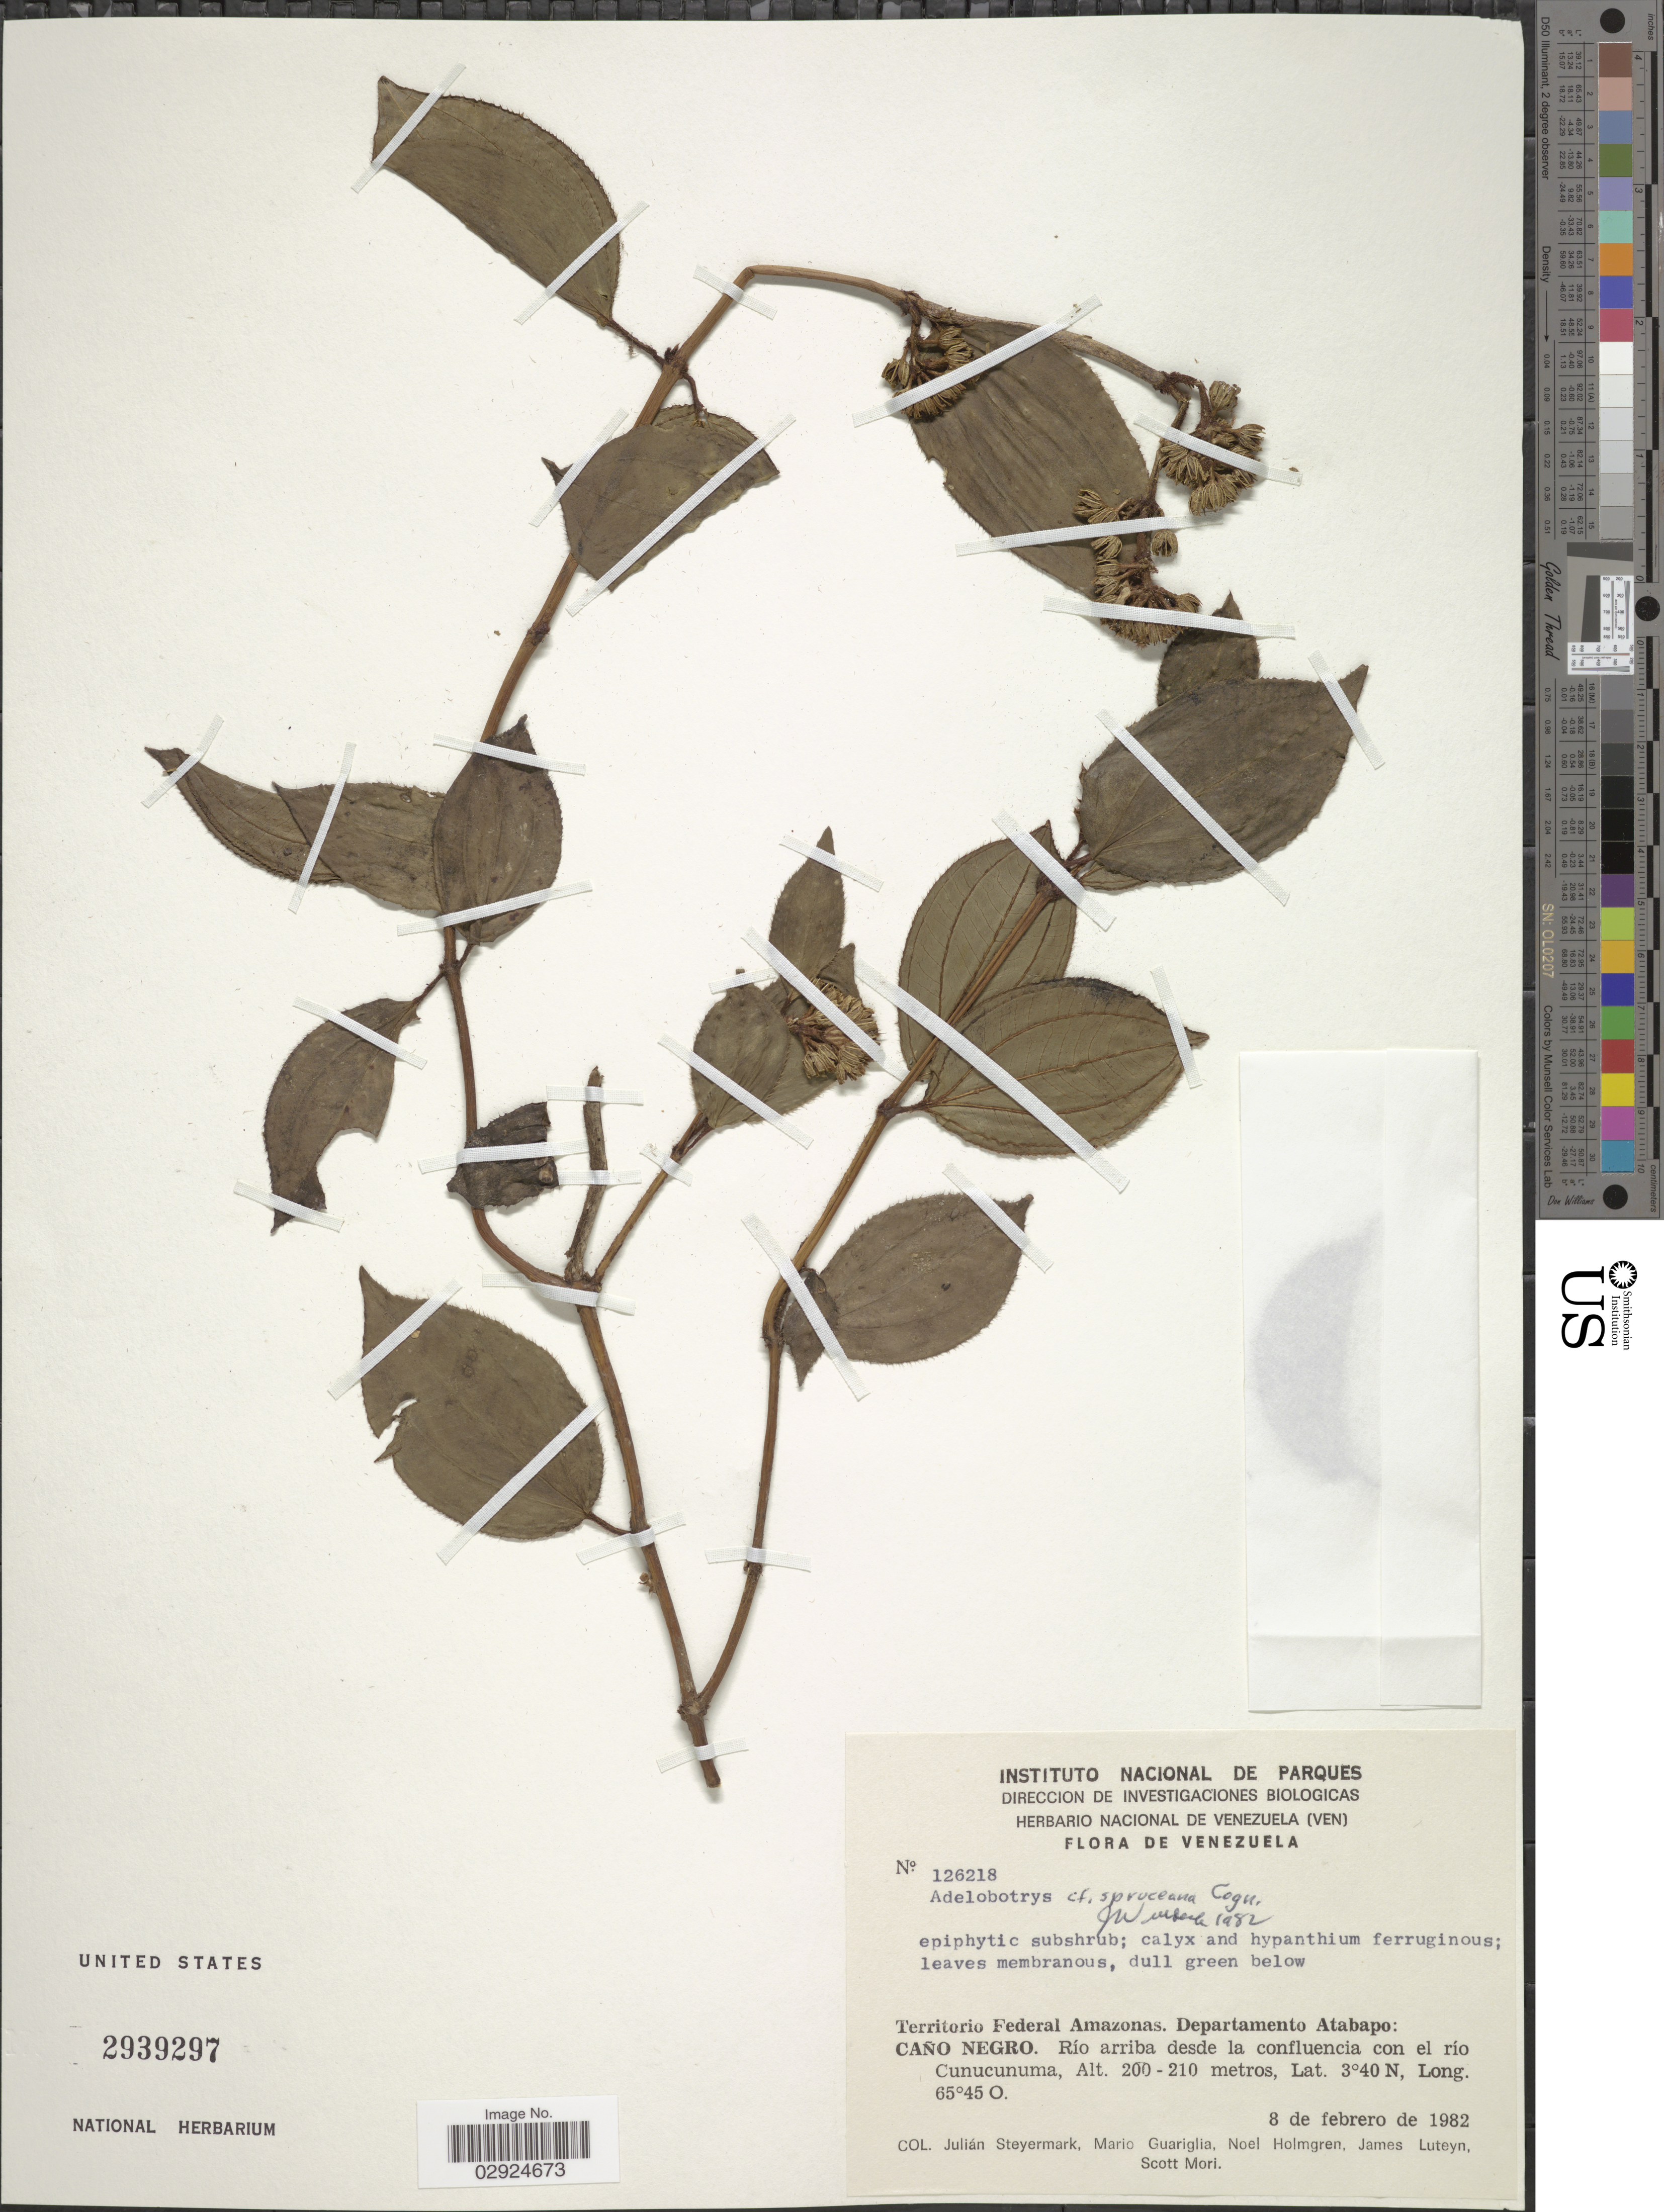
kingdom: Plantae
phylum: Tracheophyta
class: Magnoliopsida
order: Myrtales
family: Melastomataceae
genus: Adelobotrys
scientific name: Adelobotrys spruceana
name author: Cogn.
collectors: J. Steyermark, M. Guariglia, N. H. Holmgren, J. L. Luteyn & S. Mori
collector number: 126218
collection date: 1982-02-08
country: Venezuela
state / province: Amazonas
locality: Territorio Federal Amazonas. Departamento Atabapo: Caño Negro. Río arriba desde de confluencia con el río Cunucunuma.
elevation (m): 200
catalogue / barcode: US 2939297